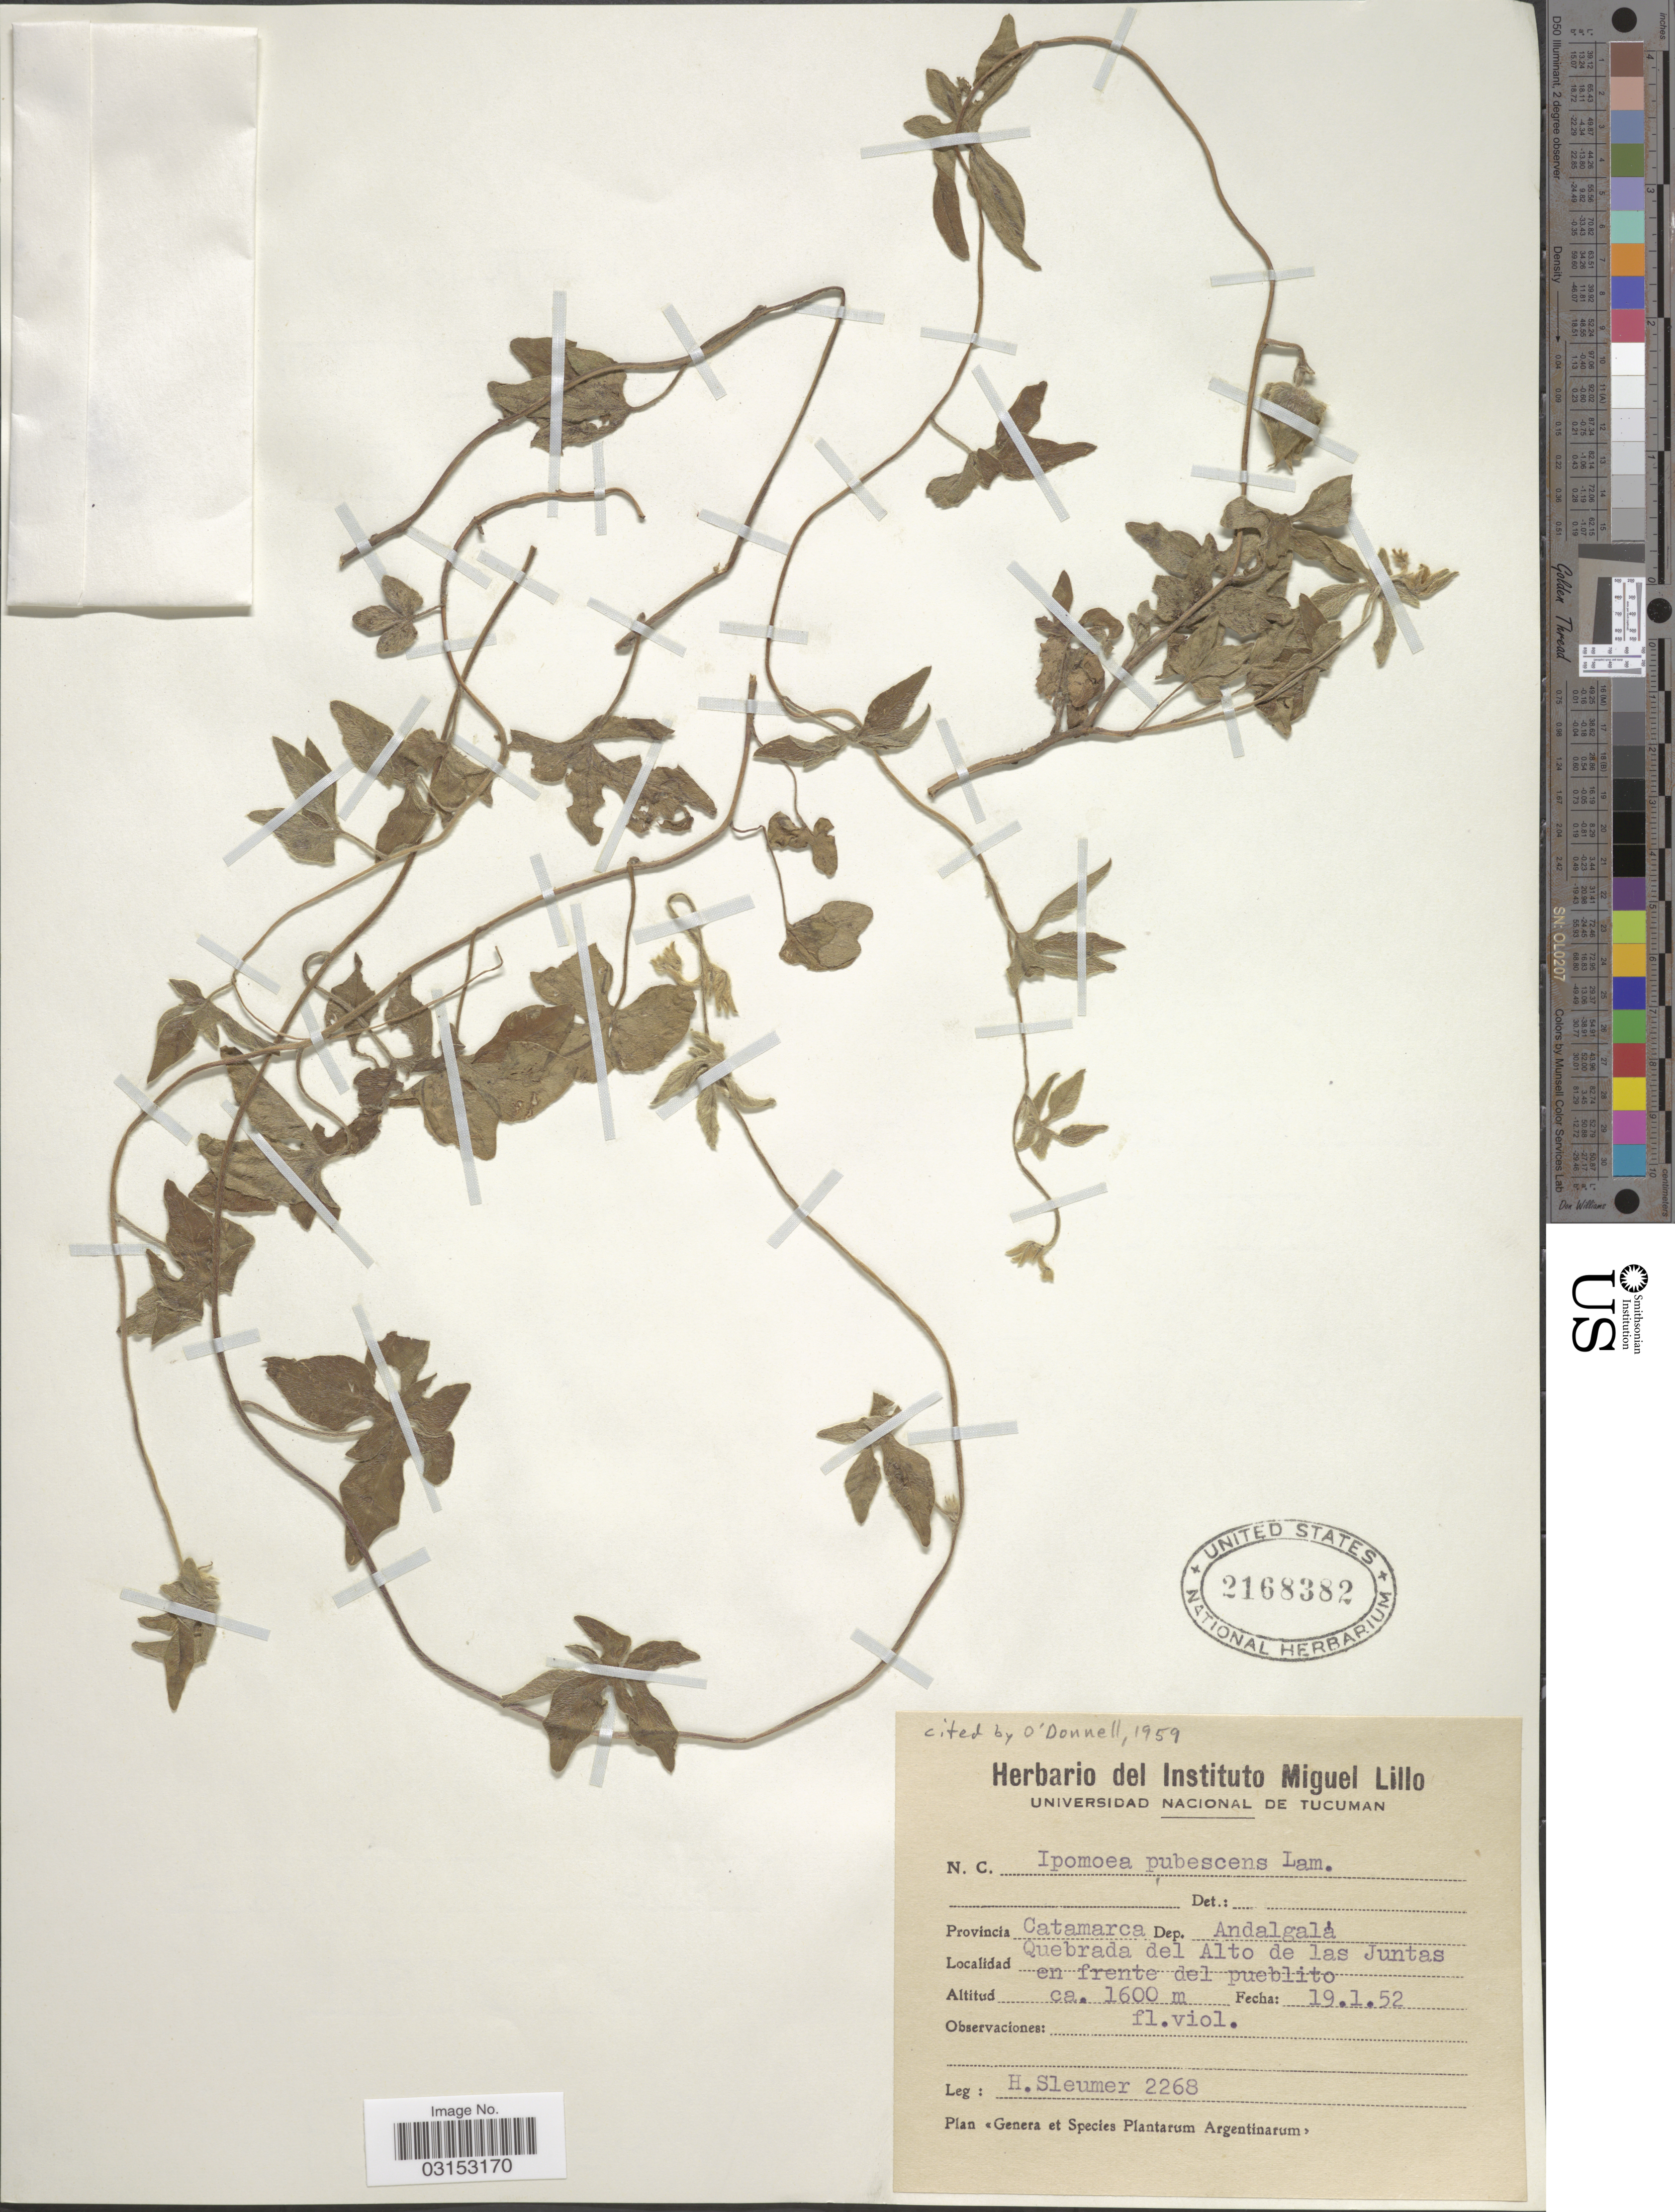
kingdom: Plantae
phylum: Tracheophyta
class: Magnoliopsida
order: Solanales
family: Convolvulaceae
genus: Ipomoea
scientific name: Ipomoea pubescens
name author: Lam.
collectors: H. O. Sleumer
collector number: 2268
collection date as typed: Transcribed d/m/y: 19/1/52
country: Argentina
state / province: Catamarca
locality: Provincia Catamarca, Dep. Andalgalá, Quebrada del Alto de las Juntas en frente del pueblito.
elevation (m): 1600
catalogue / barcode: US 2168382